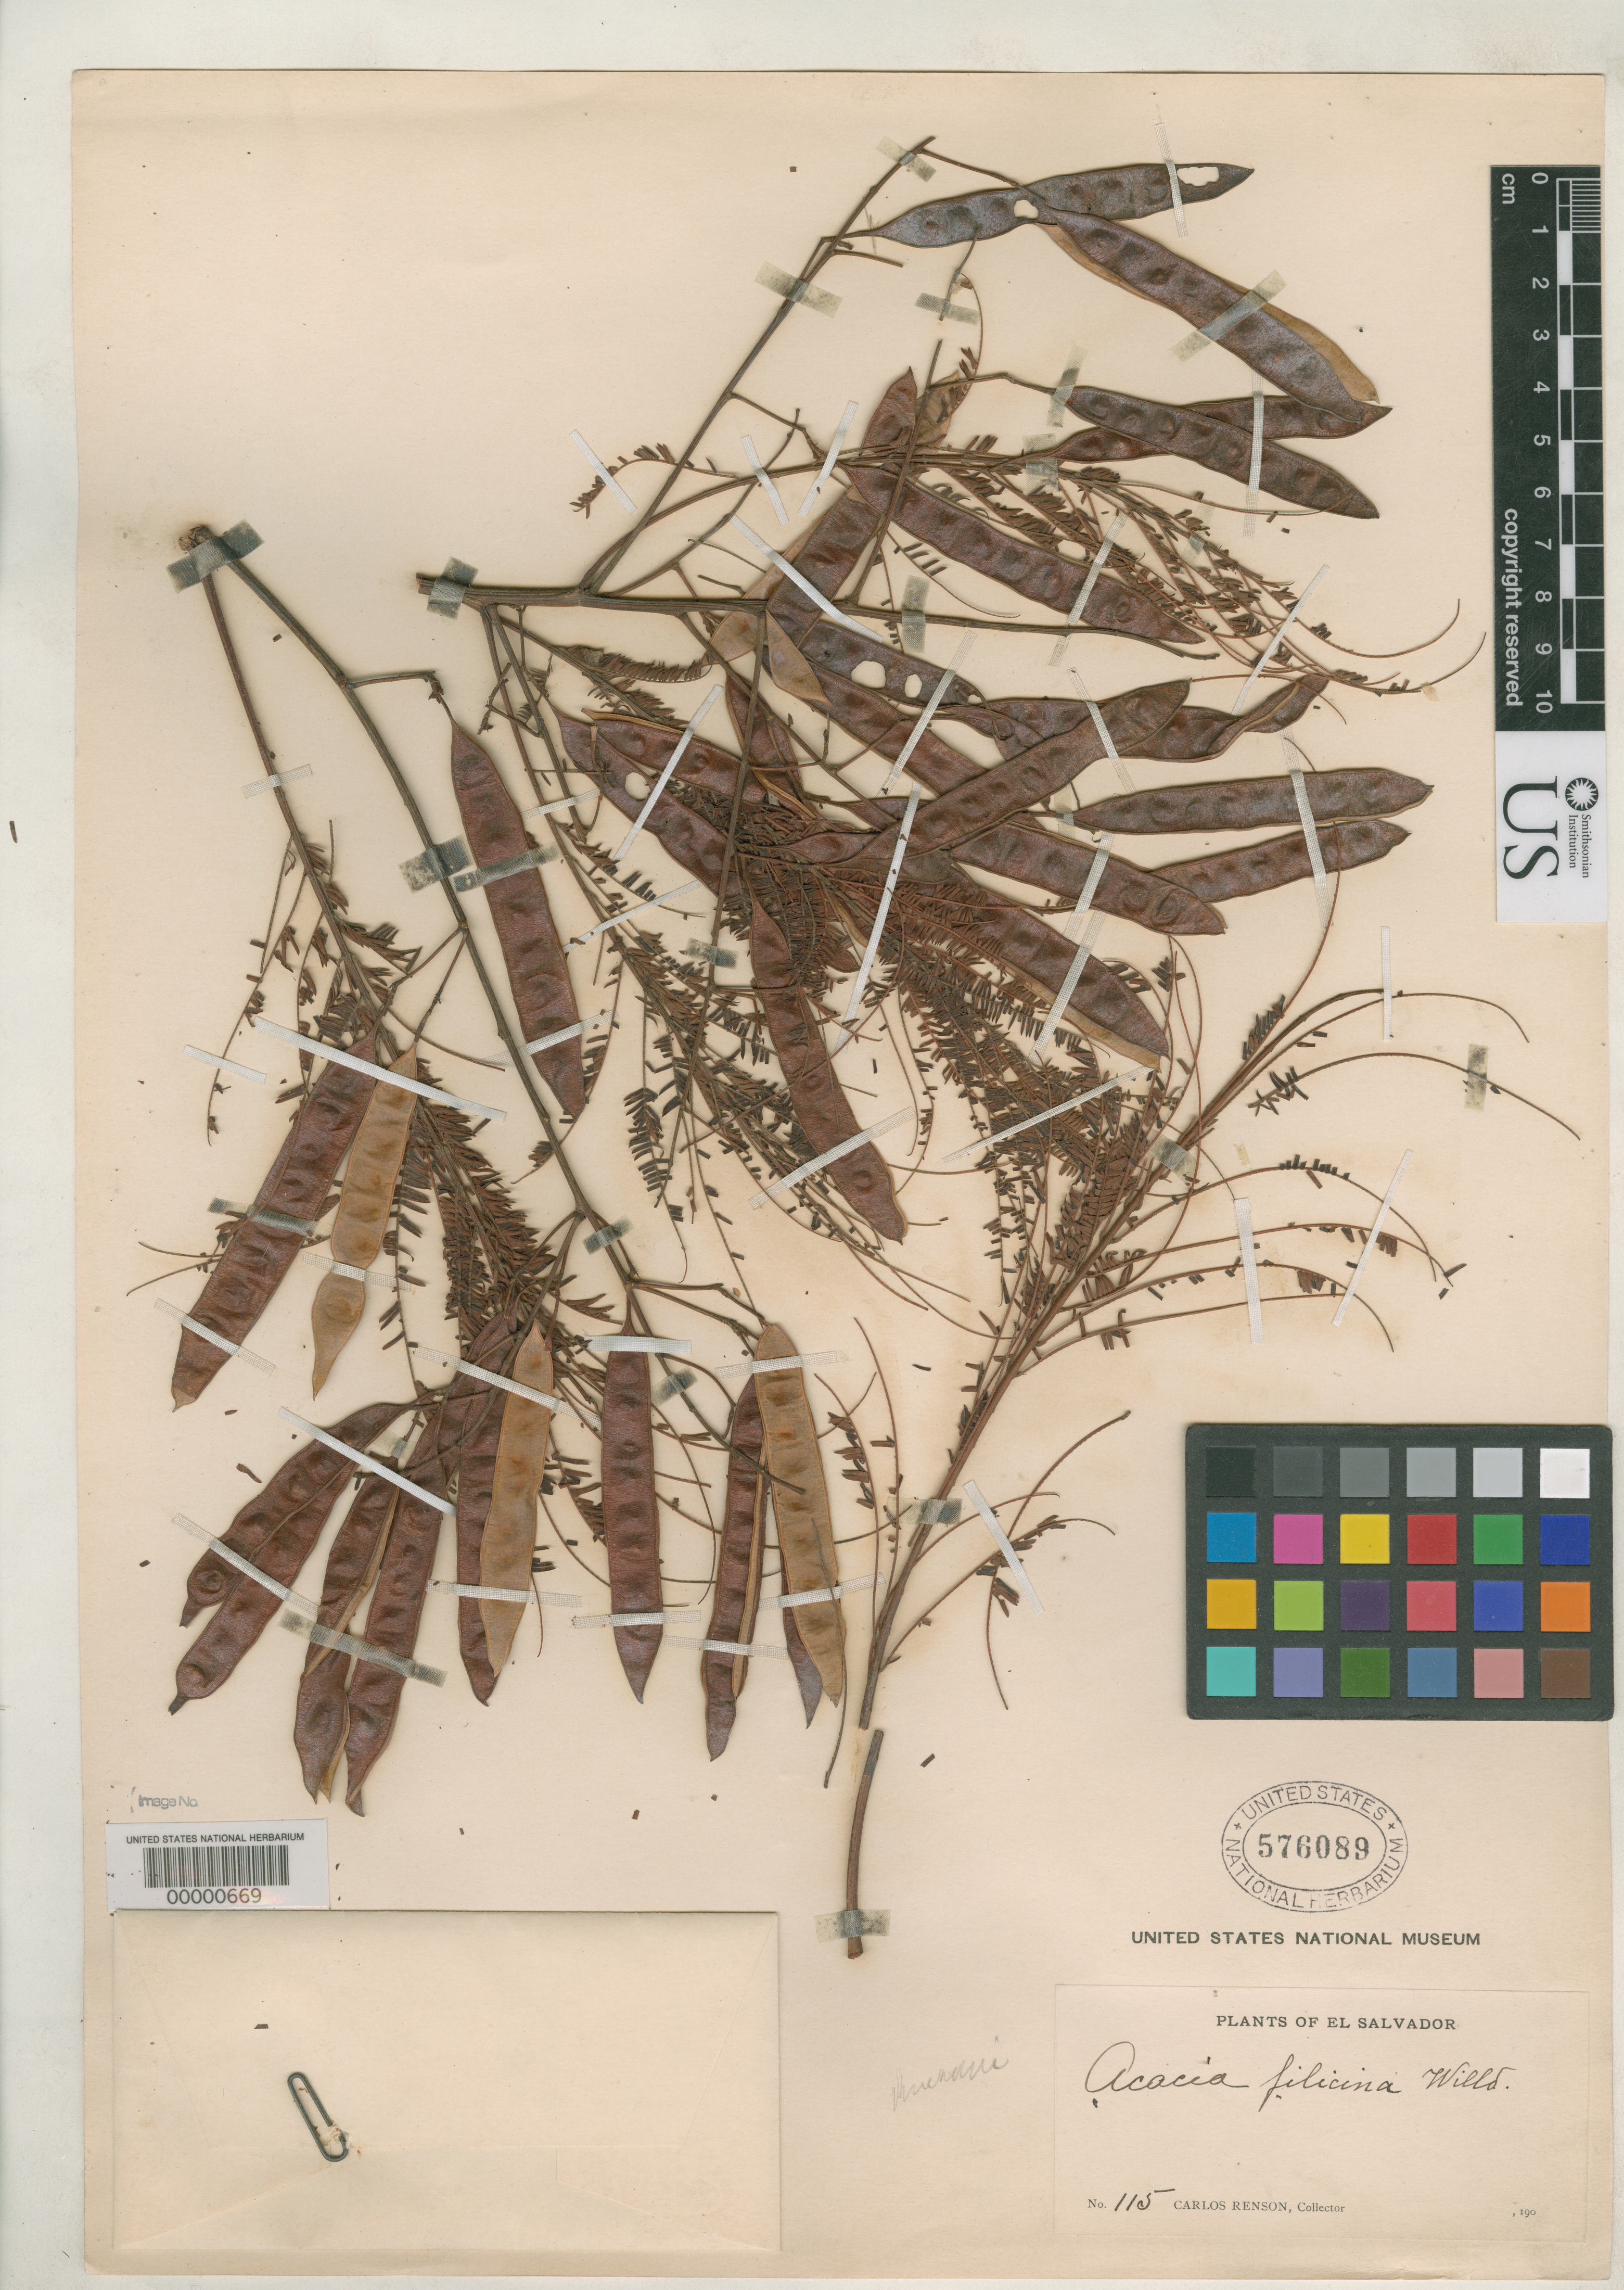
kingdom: Plantae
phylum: Tracheophyta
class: Magnoliopsida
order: Fabales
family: Fabaceae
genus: Acaciella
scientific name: Acaciella rensonii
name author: Britton & Rose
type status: Holotype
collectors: C. Renson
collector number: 115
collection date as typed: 20 Feb 1904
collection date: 1904-02-20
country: El Salvador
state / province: San Salvador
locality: San Salvador.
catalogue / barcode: US 576089